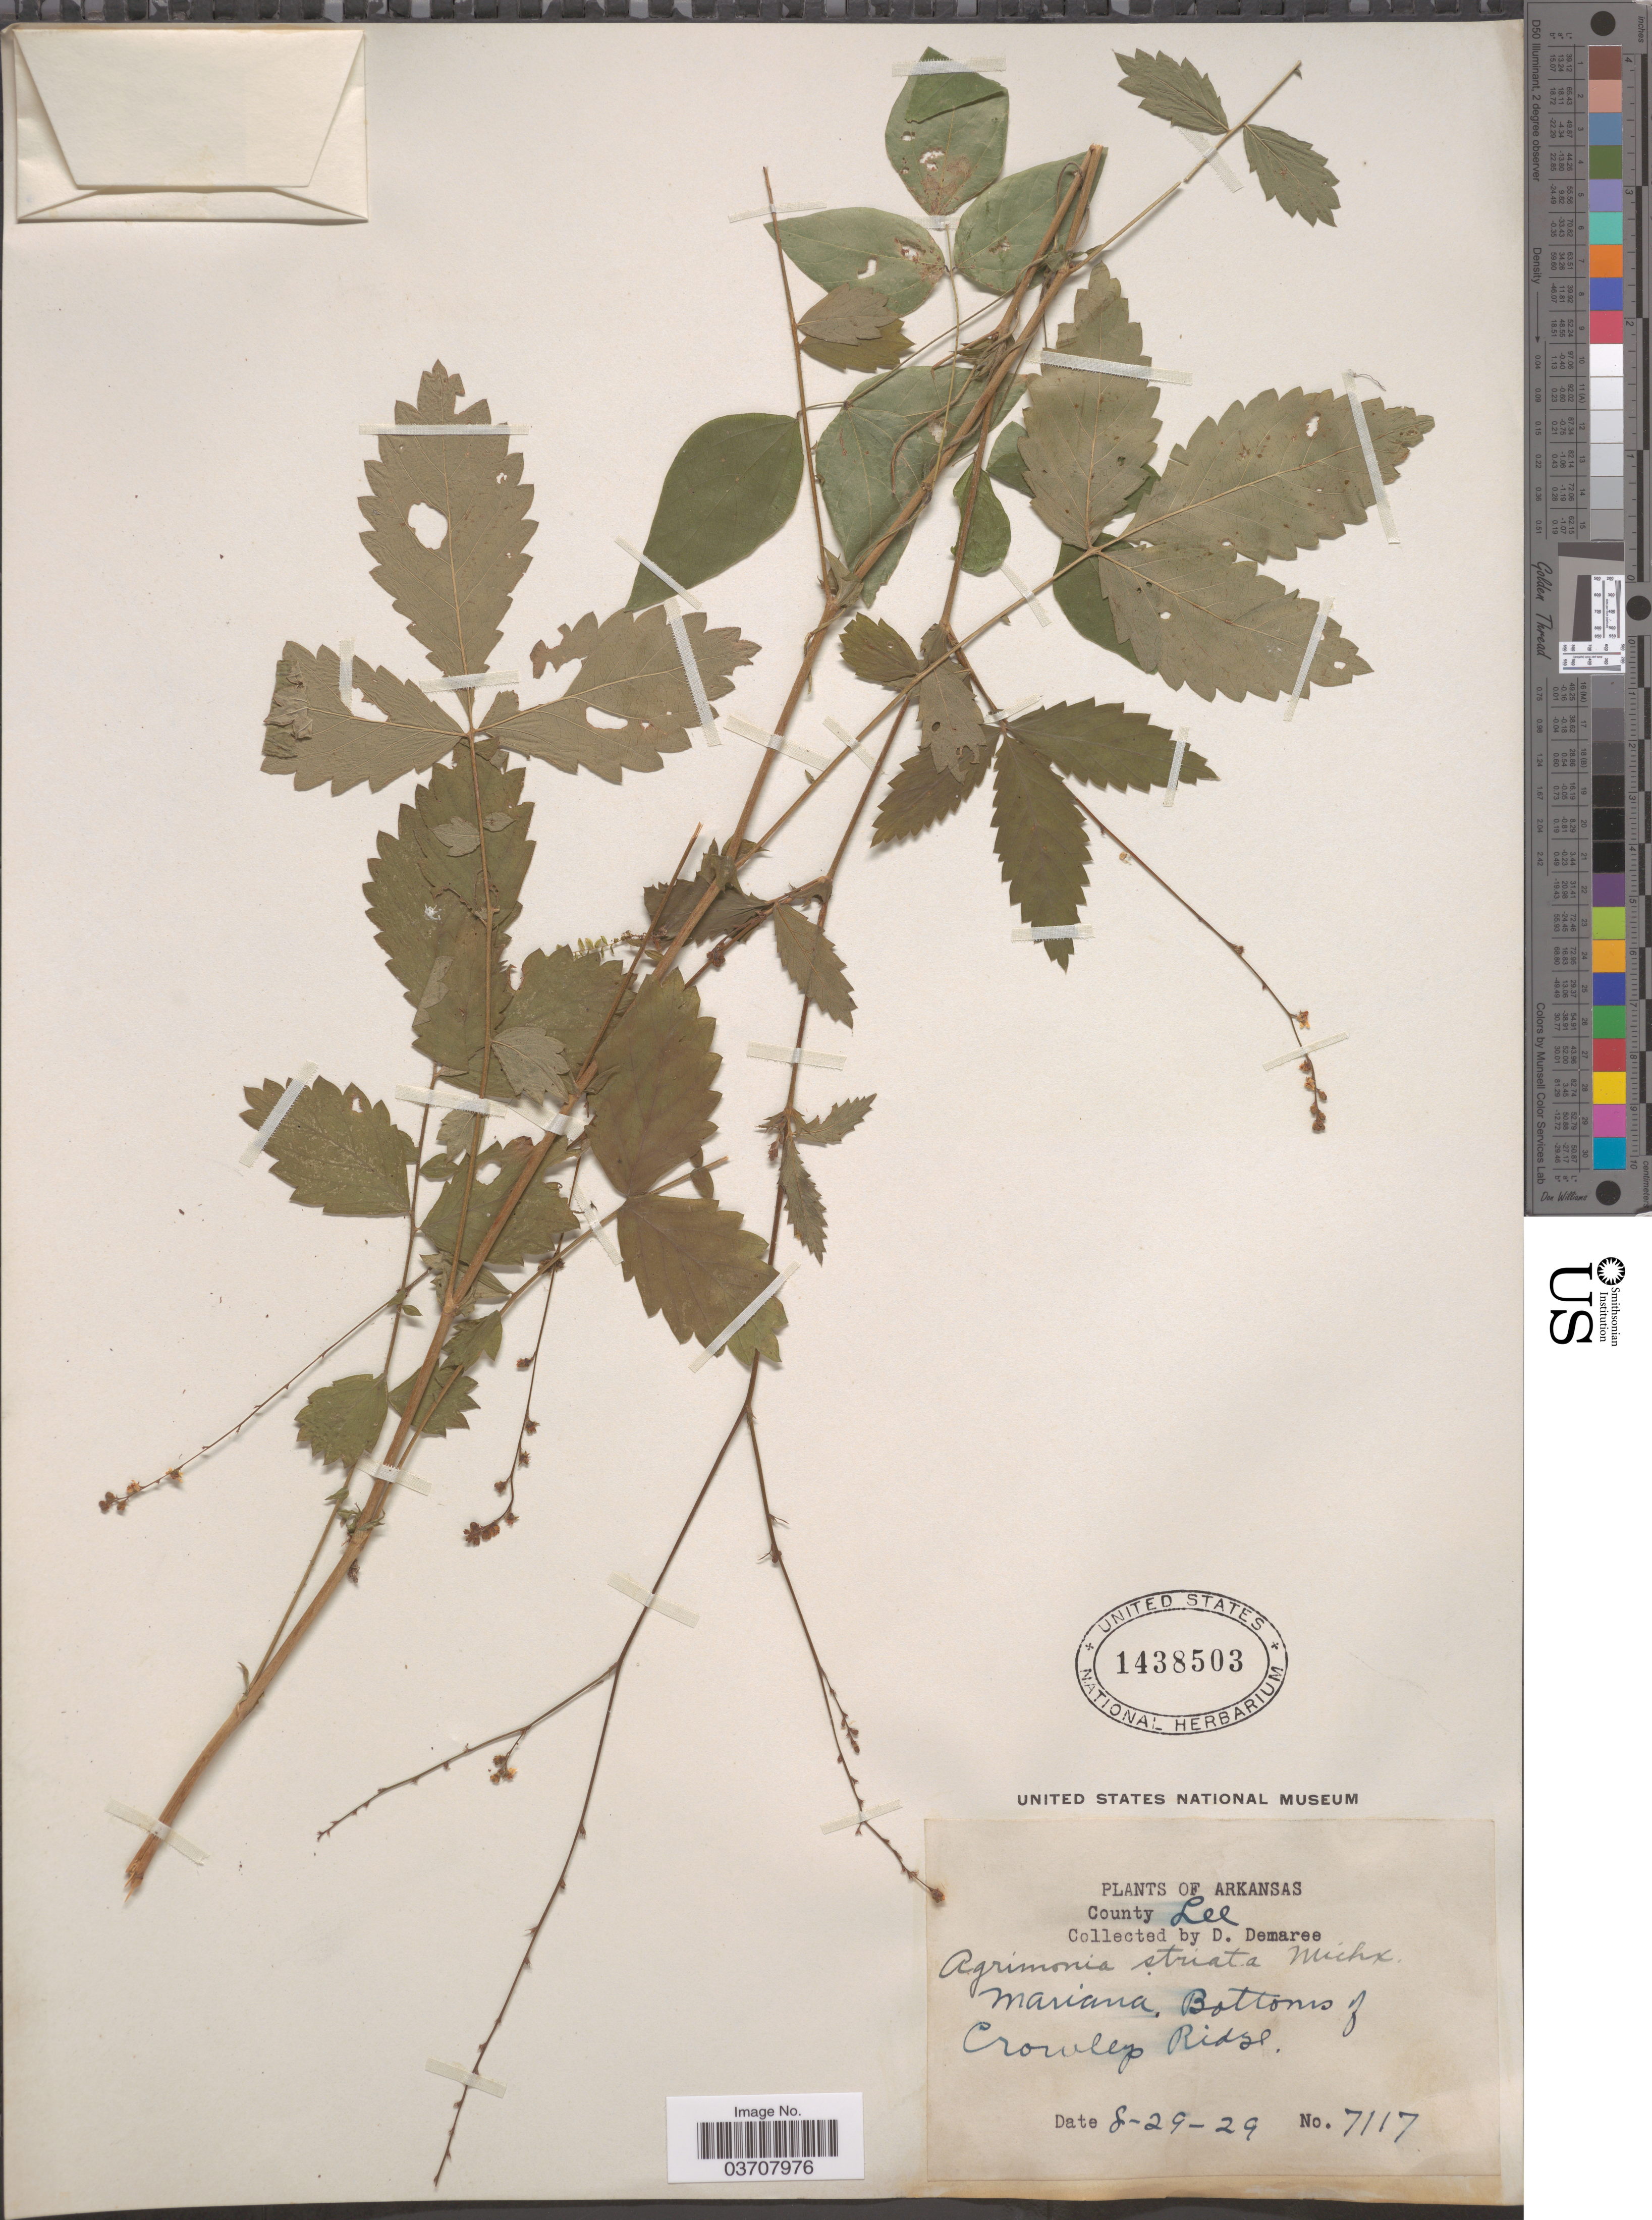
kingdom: Plantae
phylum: Tracheophyta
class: Magnoliopsida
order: Rosales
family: Rosaceae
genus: Agrimonia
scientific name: Agrimonia rostellata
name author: Wallr.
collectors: D. Demaree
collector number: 7117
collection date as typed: Transcribed d/m/y: 29/8/29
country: United States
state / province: Arkansas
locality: County Lee. Mariana, Bottoms of Crowleys Ridge.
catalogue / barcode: US 1438503